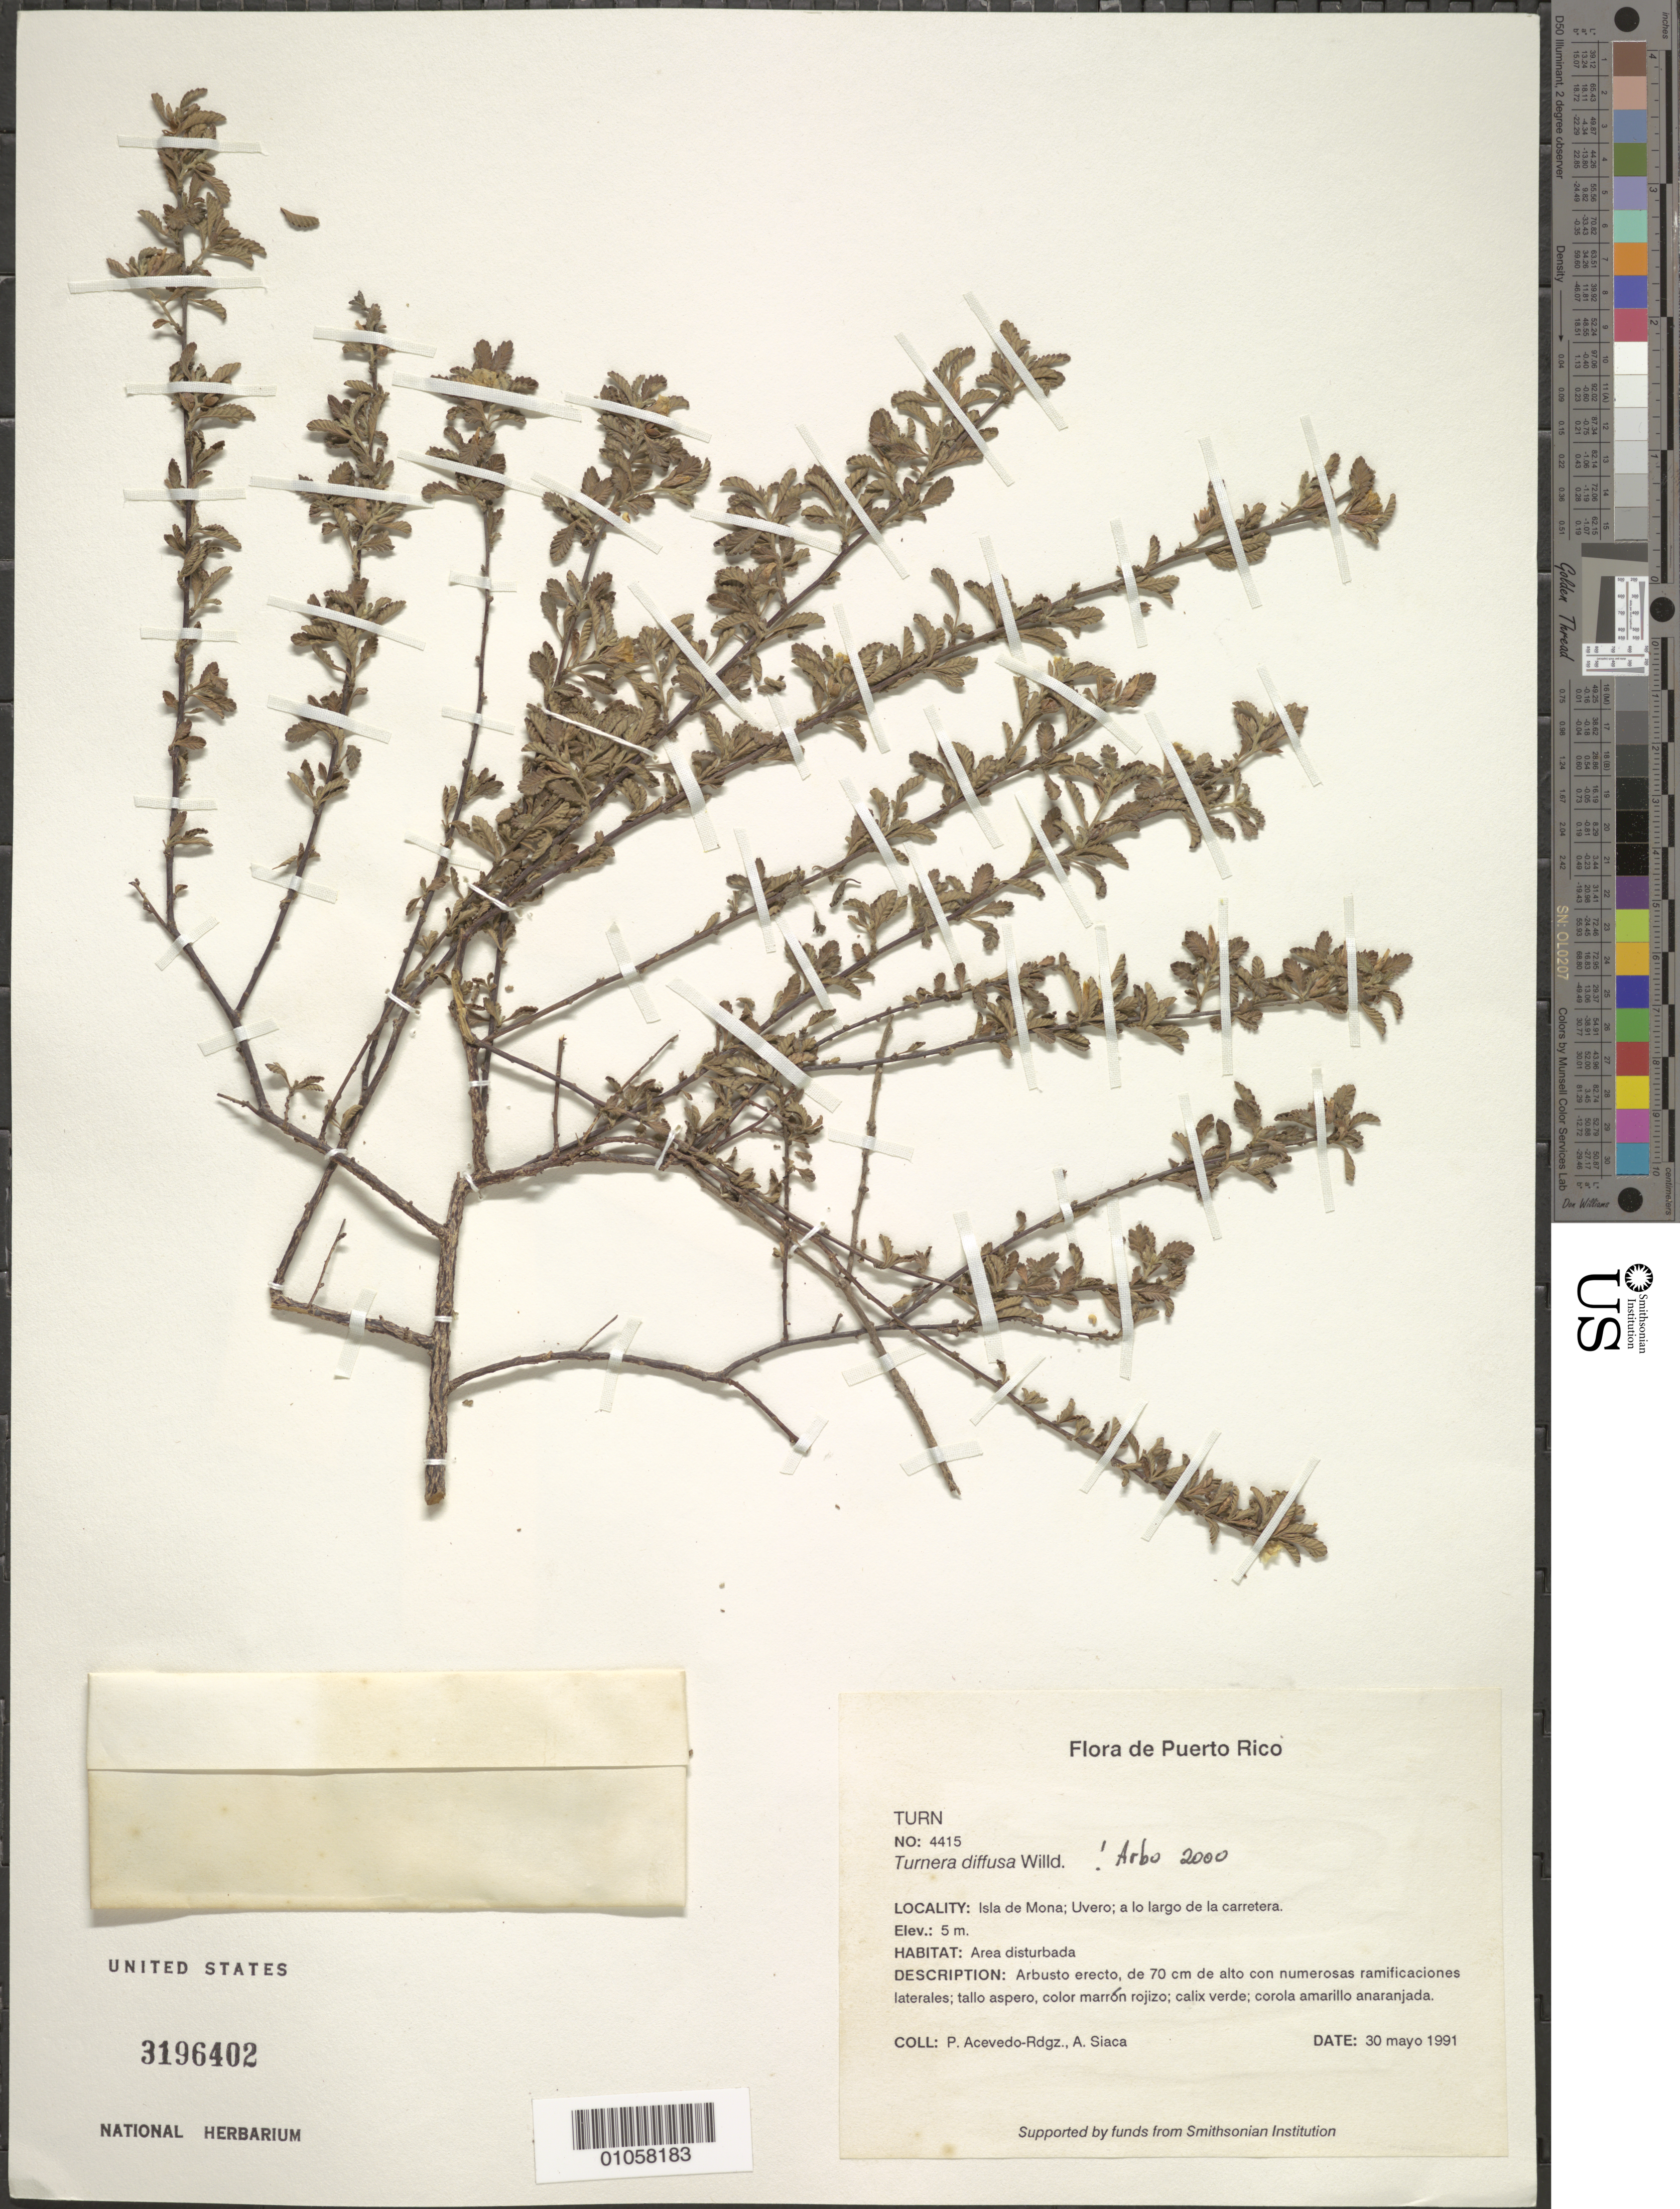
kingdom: Plantae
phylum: Tracheophyta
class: Magnoliopsida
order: Malpighiales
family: Turneraceae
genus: Turnera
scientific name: Turnera diffusa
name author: Willd. ex Schult.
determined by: Arbo, M. M.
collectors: P. Acevedo-Rodr. & A. Siaca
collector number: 4415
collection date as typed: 30 May 1991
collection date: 1991-05-30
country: Puerto Rico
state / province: Mayaguëz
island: Mona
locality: Isla de Mona; Uvero; a lo largo de la carretera.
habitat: Area disturbada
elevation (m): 5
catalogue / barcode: US 3196402